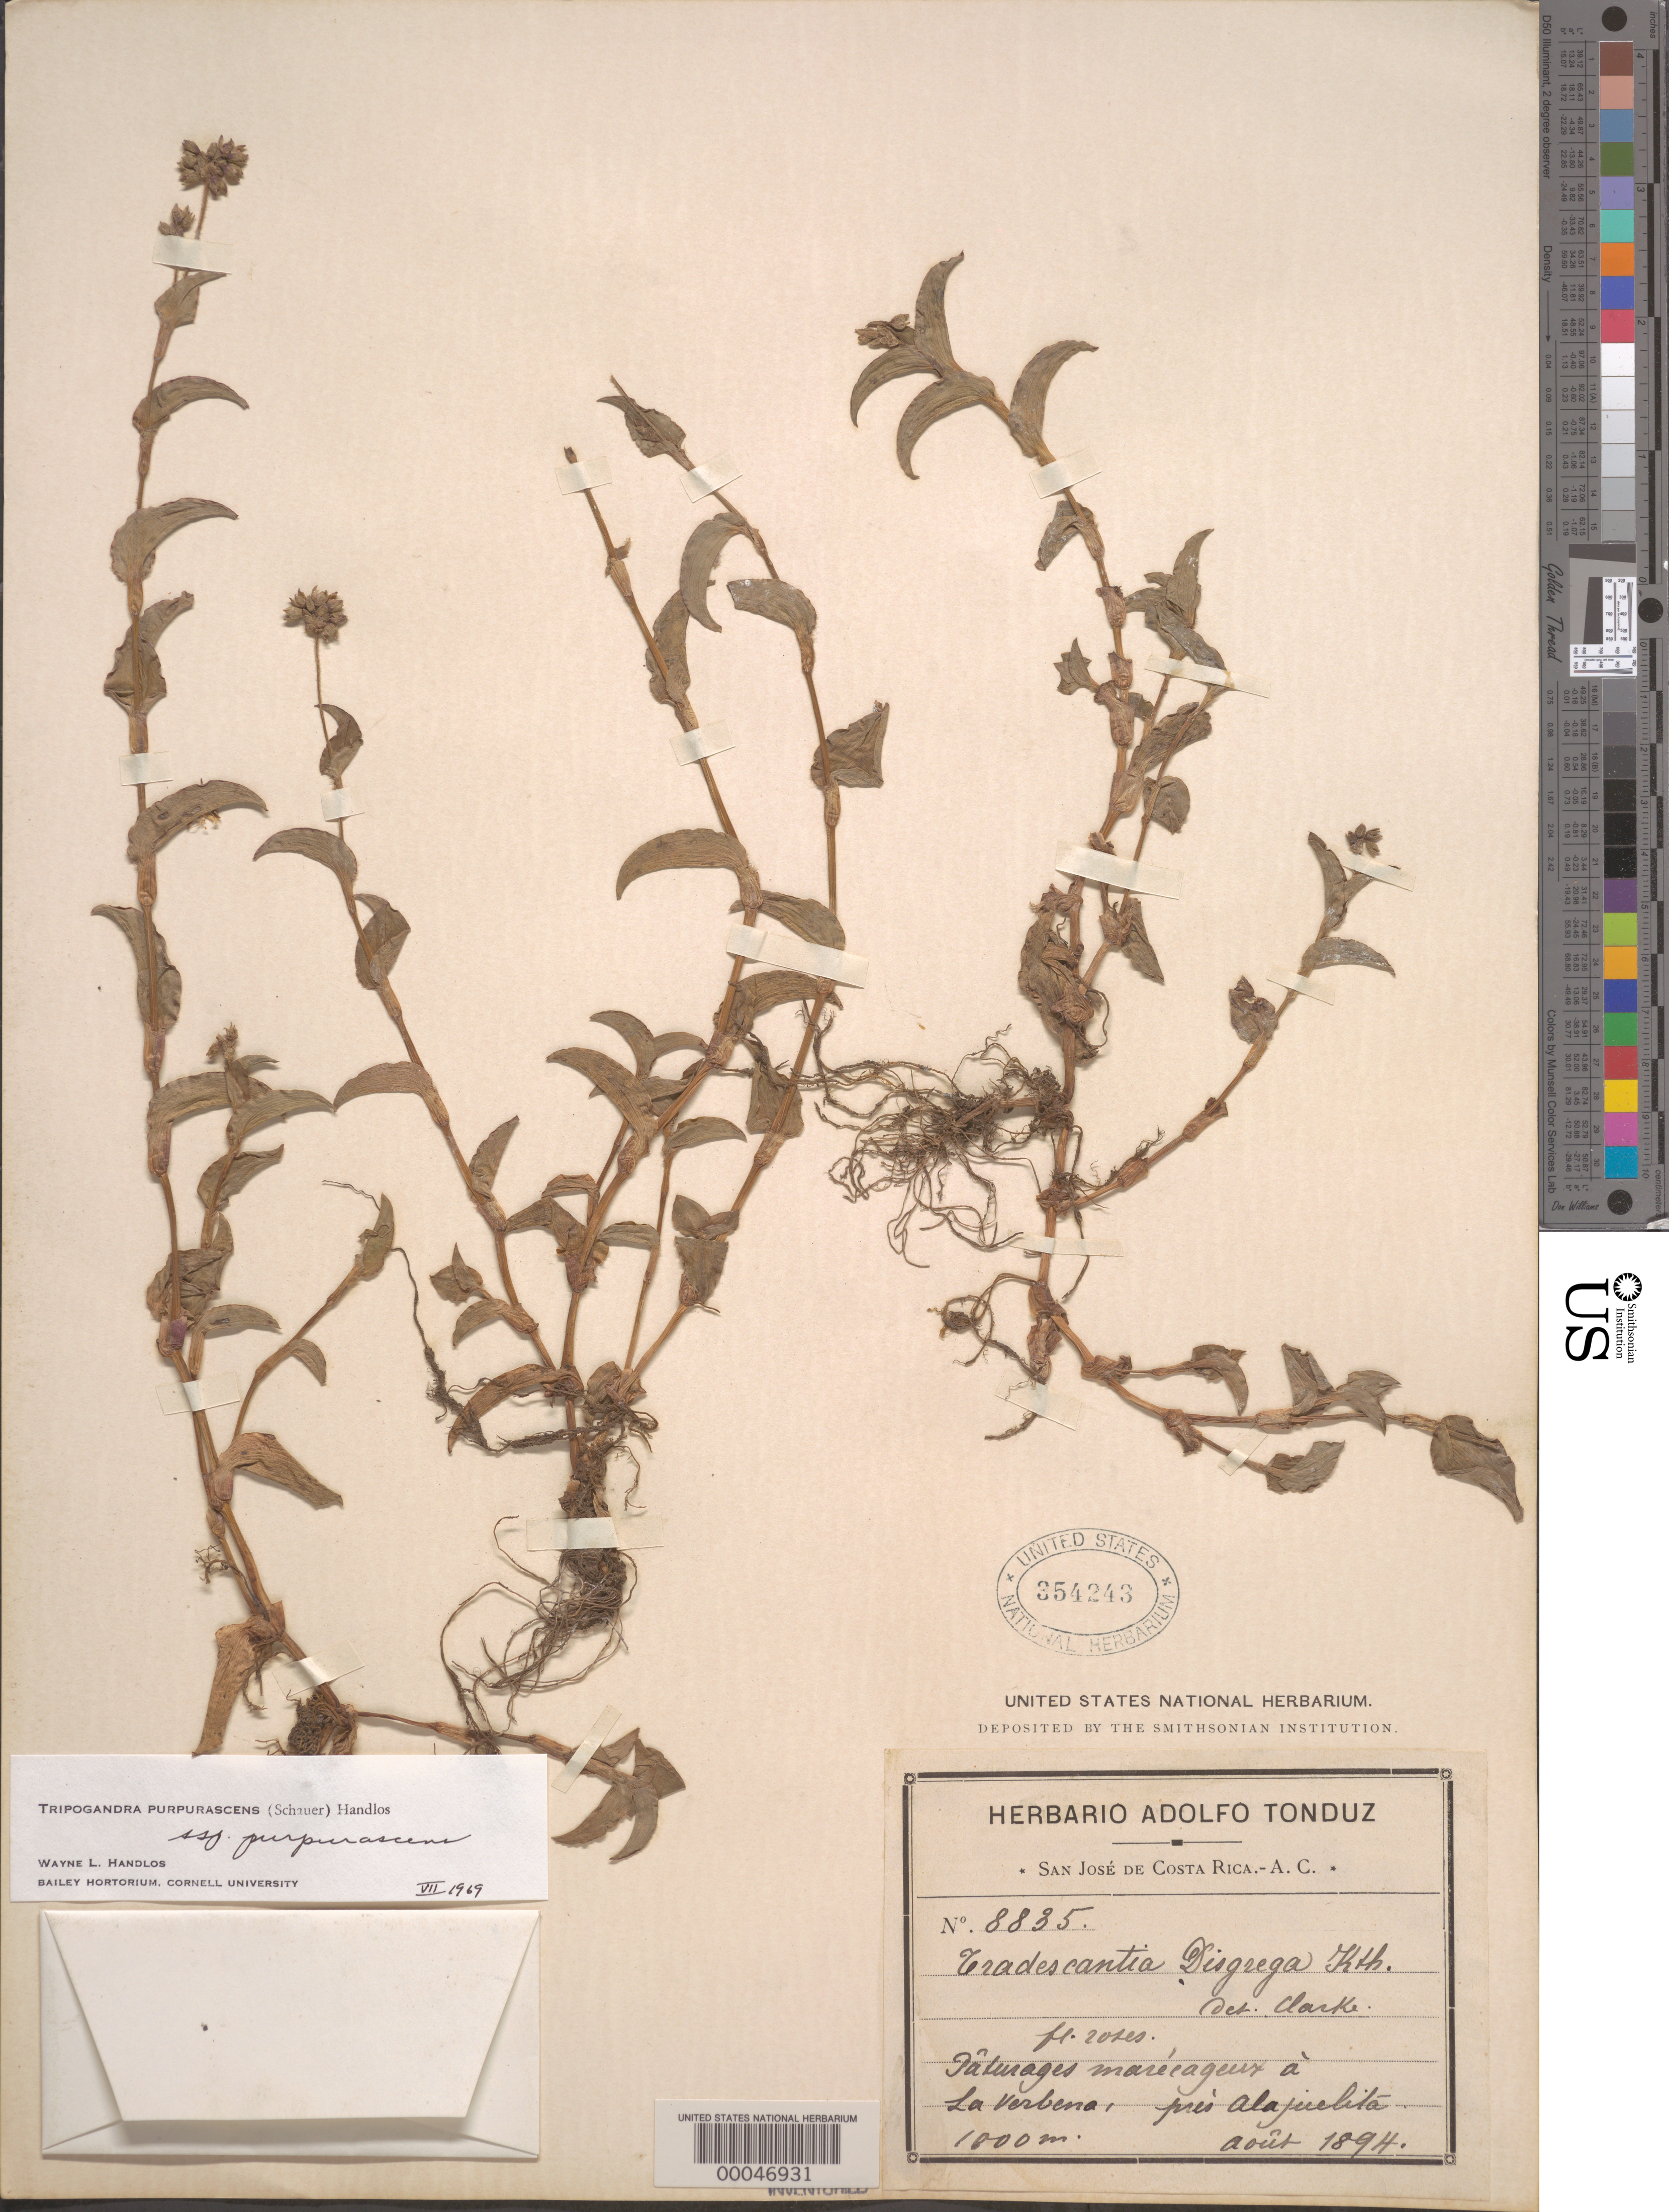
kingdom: Plantae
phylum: Tracheophyta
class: Liliopsida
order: Commelinales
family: Commelinaceae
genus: Tripogandra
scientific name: Tripogandra purpurascens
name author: (S. Schauer) Handlos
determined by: Handlos, W. L.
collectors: A. Tonduz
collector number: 8835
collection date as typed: Aug 1894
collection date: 1894-08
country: Costa Rica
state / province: San José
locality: Near alajuelita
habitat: Pasture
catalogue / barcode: US 354243